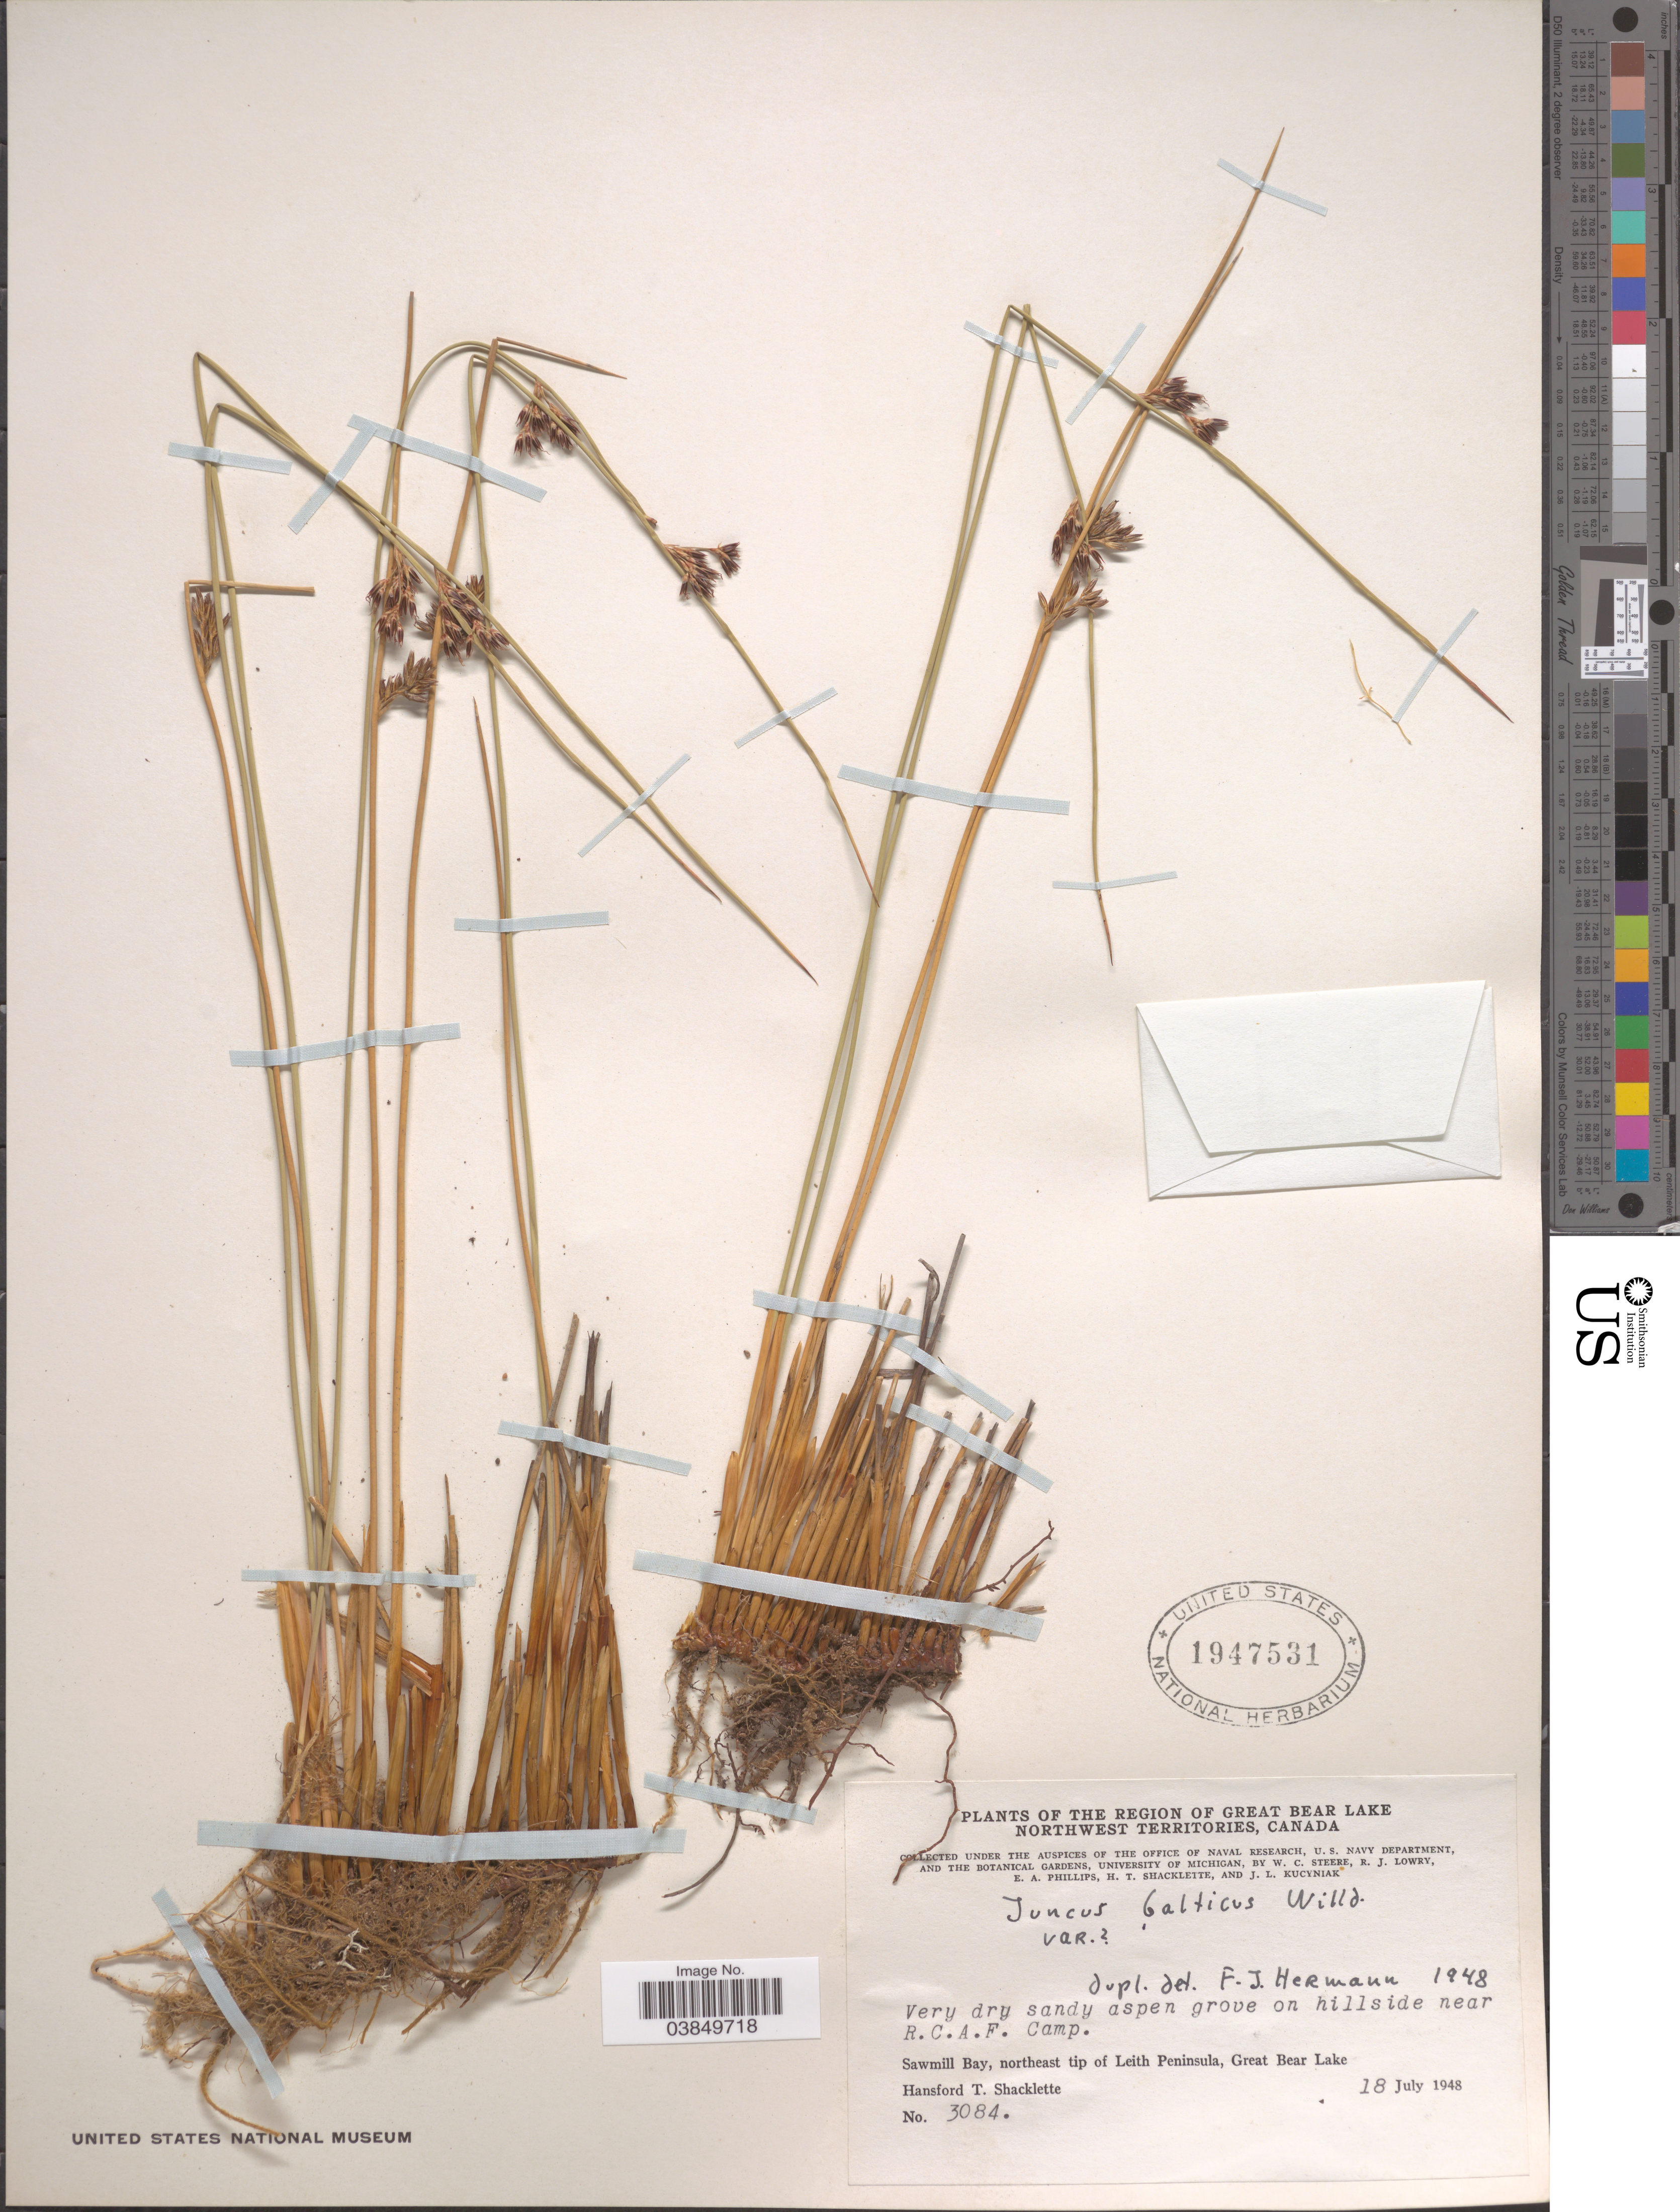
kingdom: Plantae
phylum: Tracheophyta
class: Liliopsida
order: Poales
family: Juncaceae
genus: Juncus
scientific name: Juncus balticus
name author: Willd.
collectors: H. Shacklette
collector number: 3084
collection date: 1948-07-18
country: Canada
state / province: Northwest Territories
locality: Region of Great Bear Lake. On hillside near R.C.A.F. Camp. Sawmill Bay, northeast tip of Leith Peninsula, Great Bear Lake.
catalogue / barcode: US 1947531